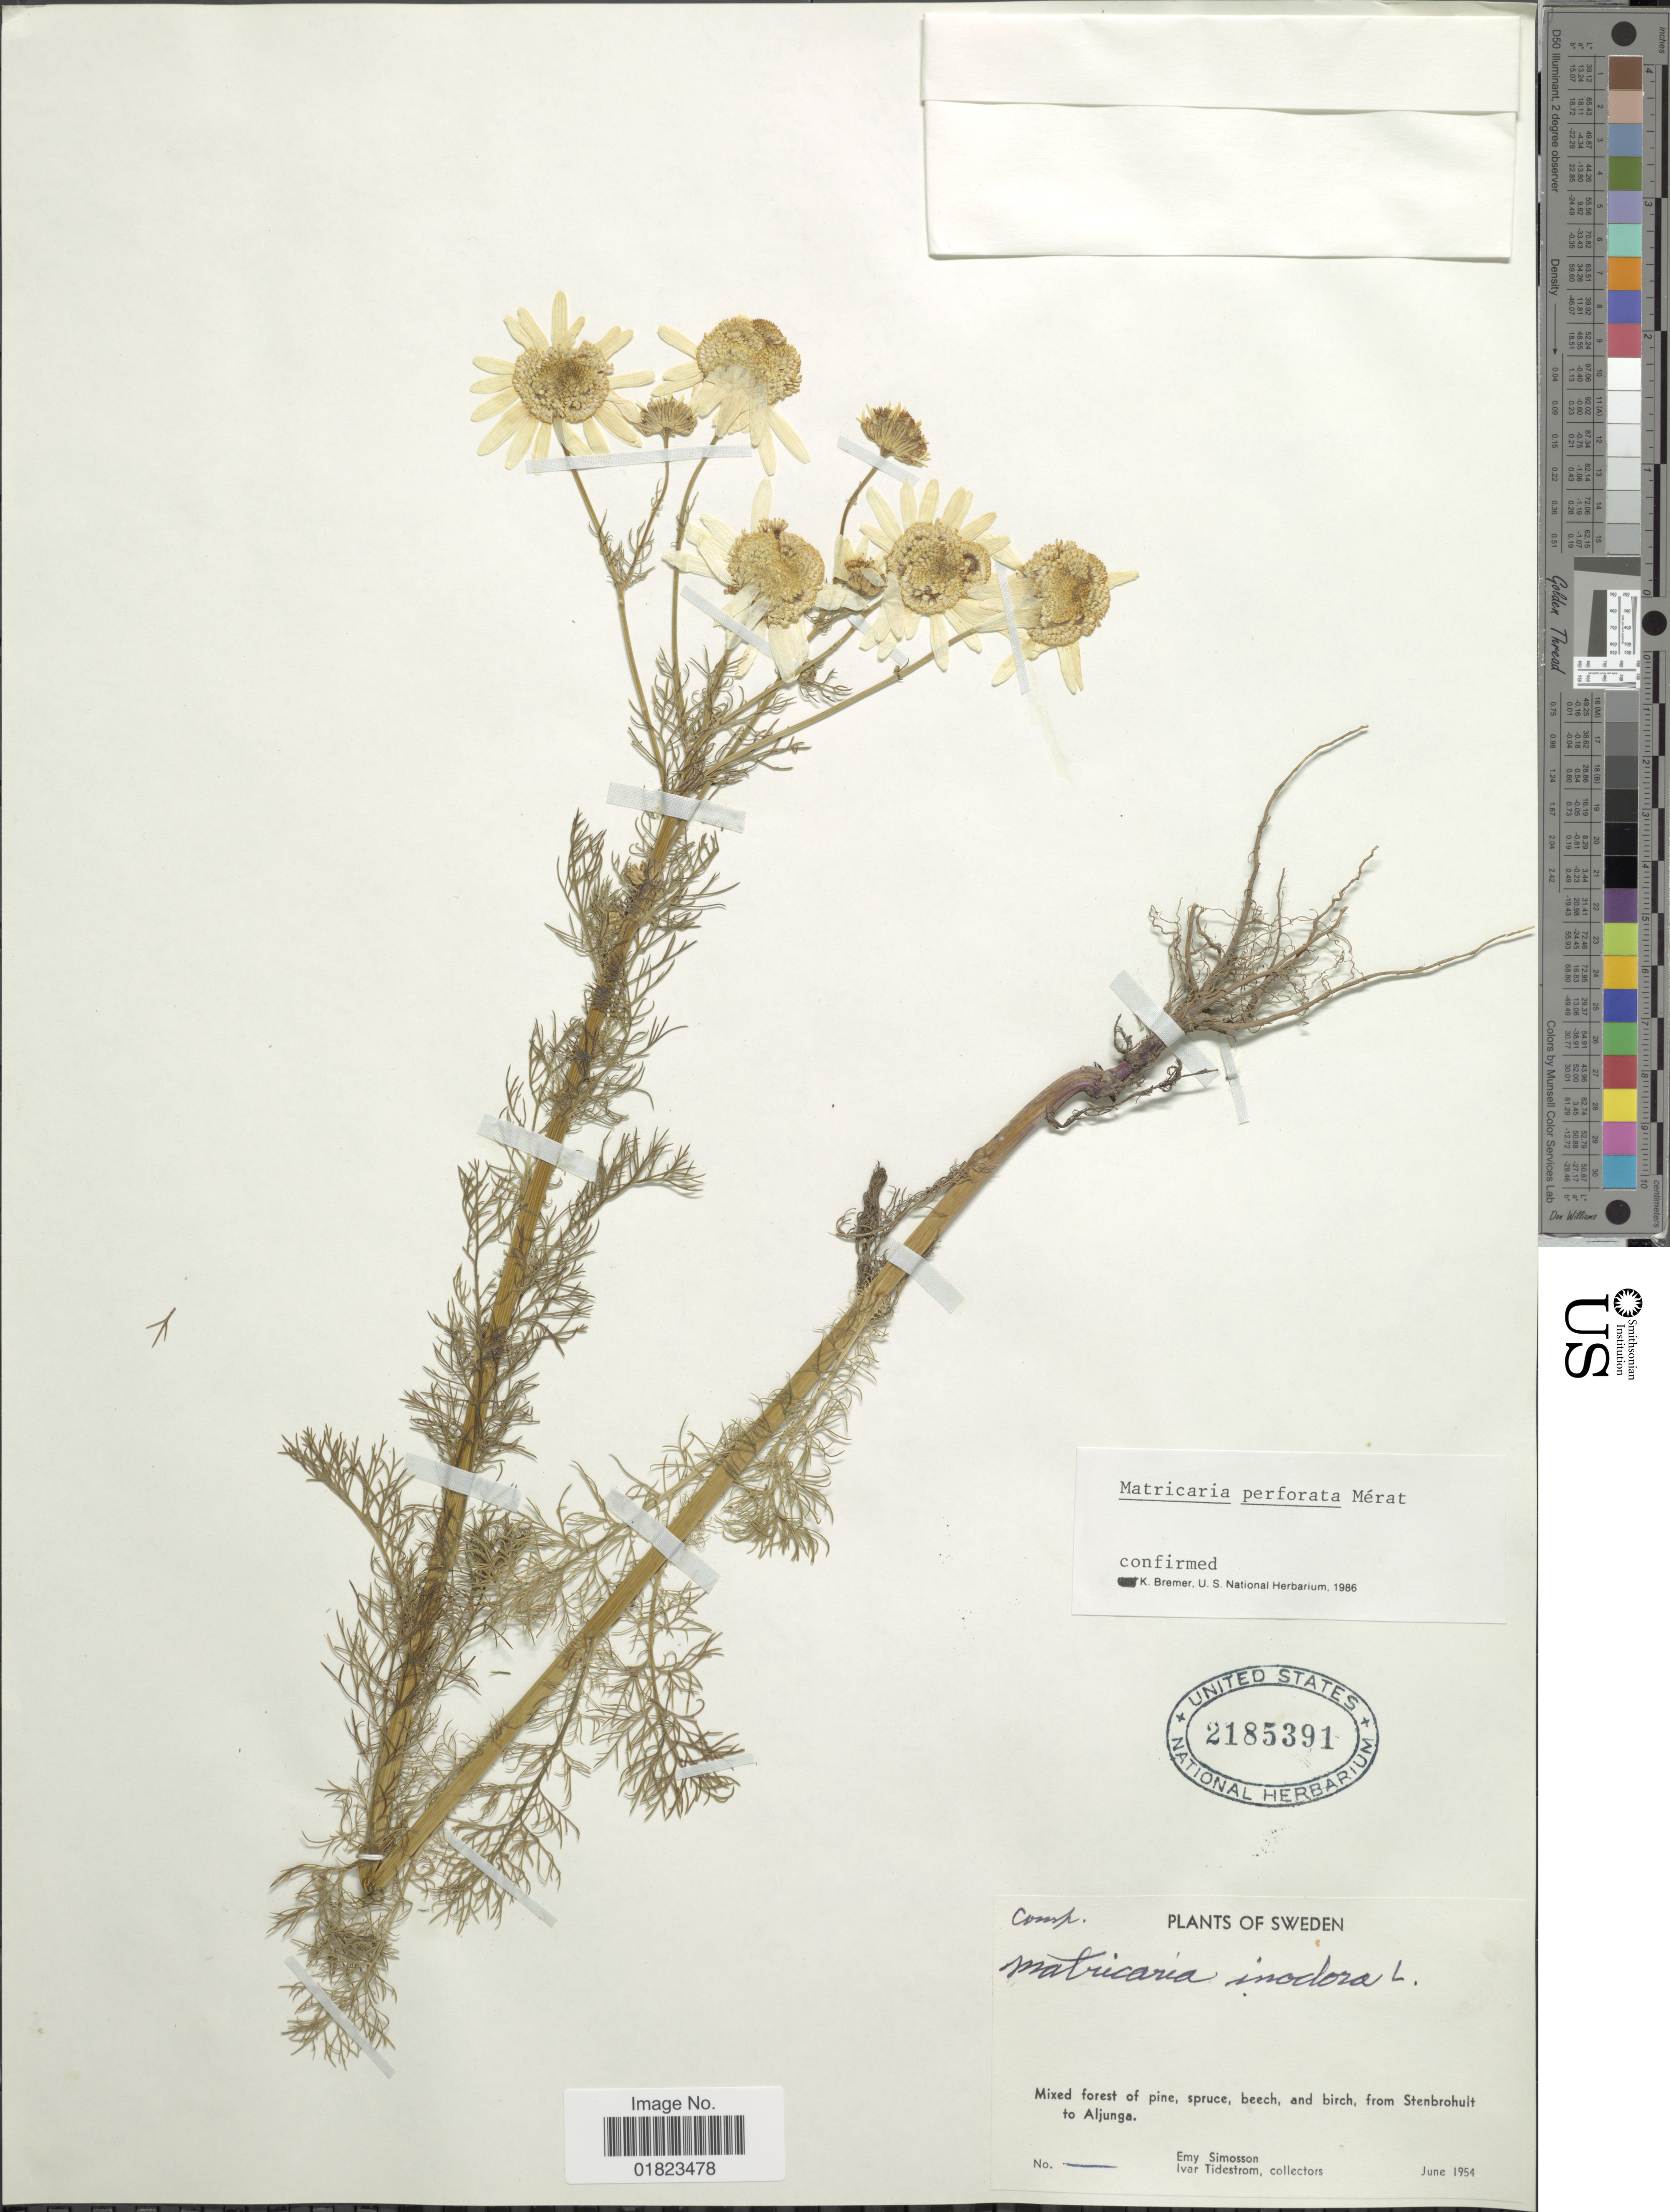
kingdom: Plantae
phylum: Tracheophyta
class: Magnoliopsida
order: Asterales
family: Asteraceae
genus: Tripleurospermum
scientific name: Tripleurospermum perforatum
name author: (Mérat) Laínz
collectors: I. F. Tidestrom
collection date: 1954-06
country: Sweden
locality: Mixed forest of pine, spruce, beech, and birch, from Stenbrohult.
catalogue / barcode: US 2185391